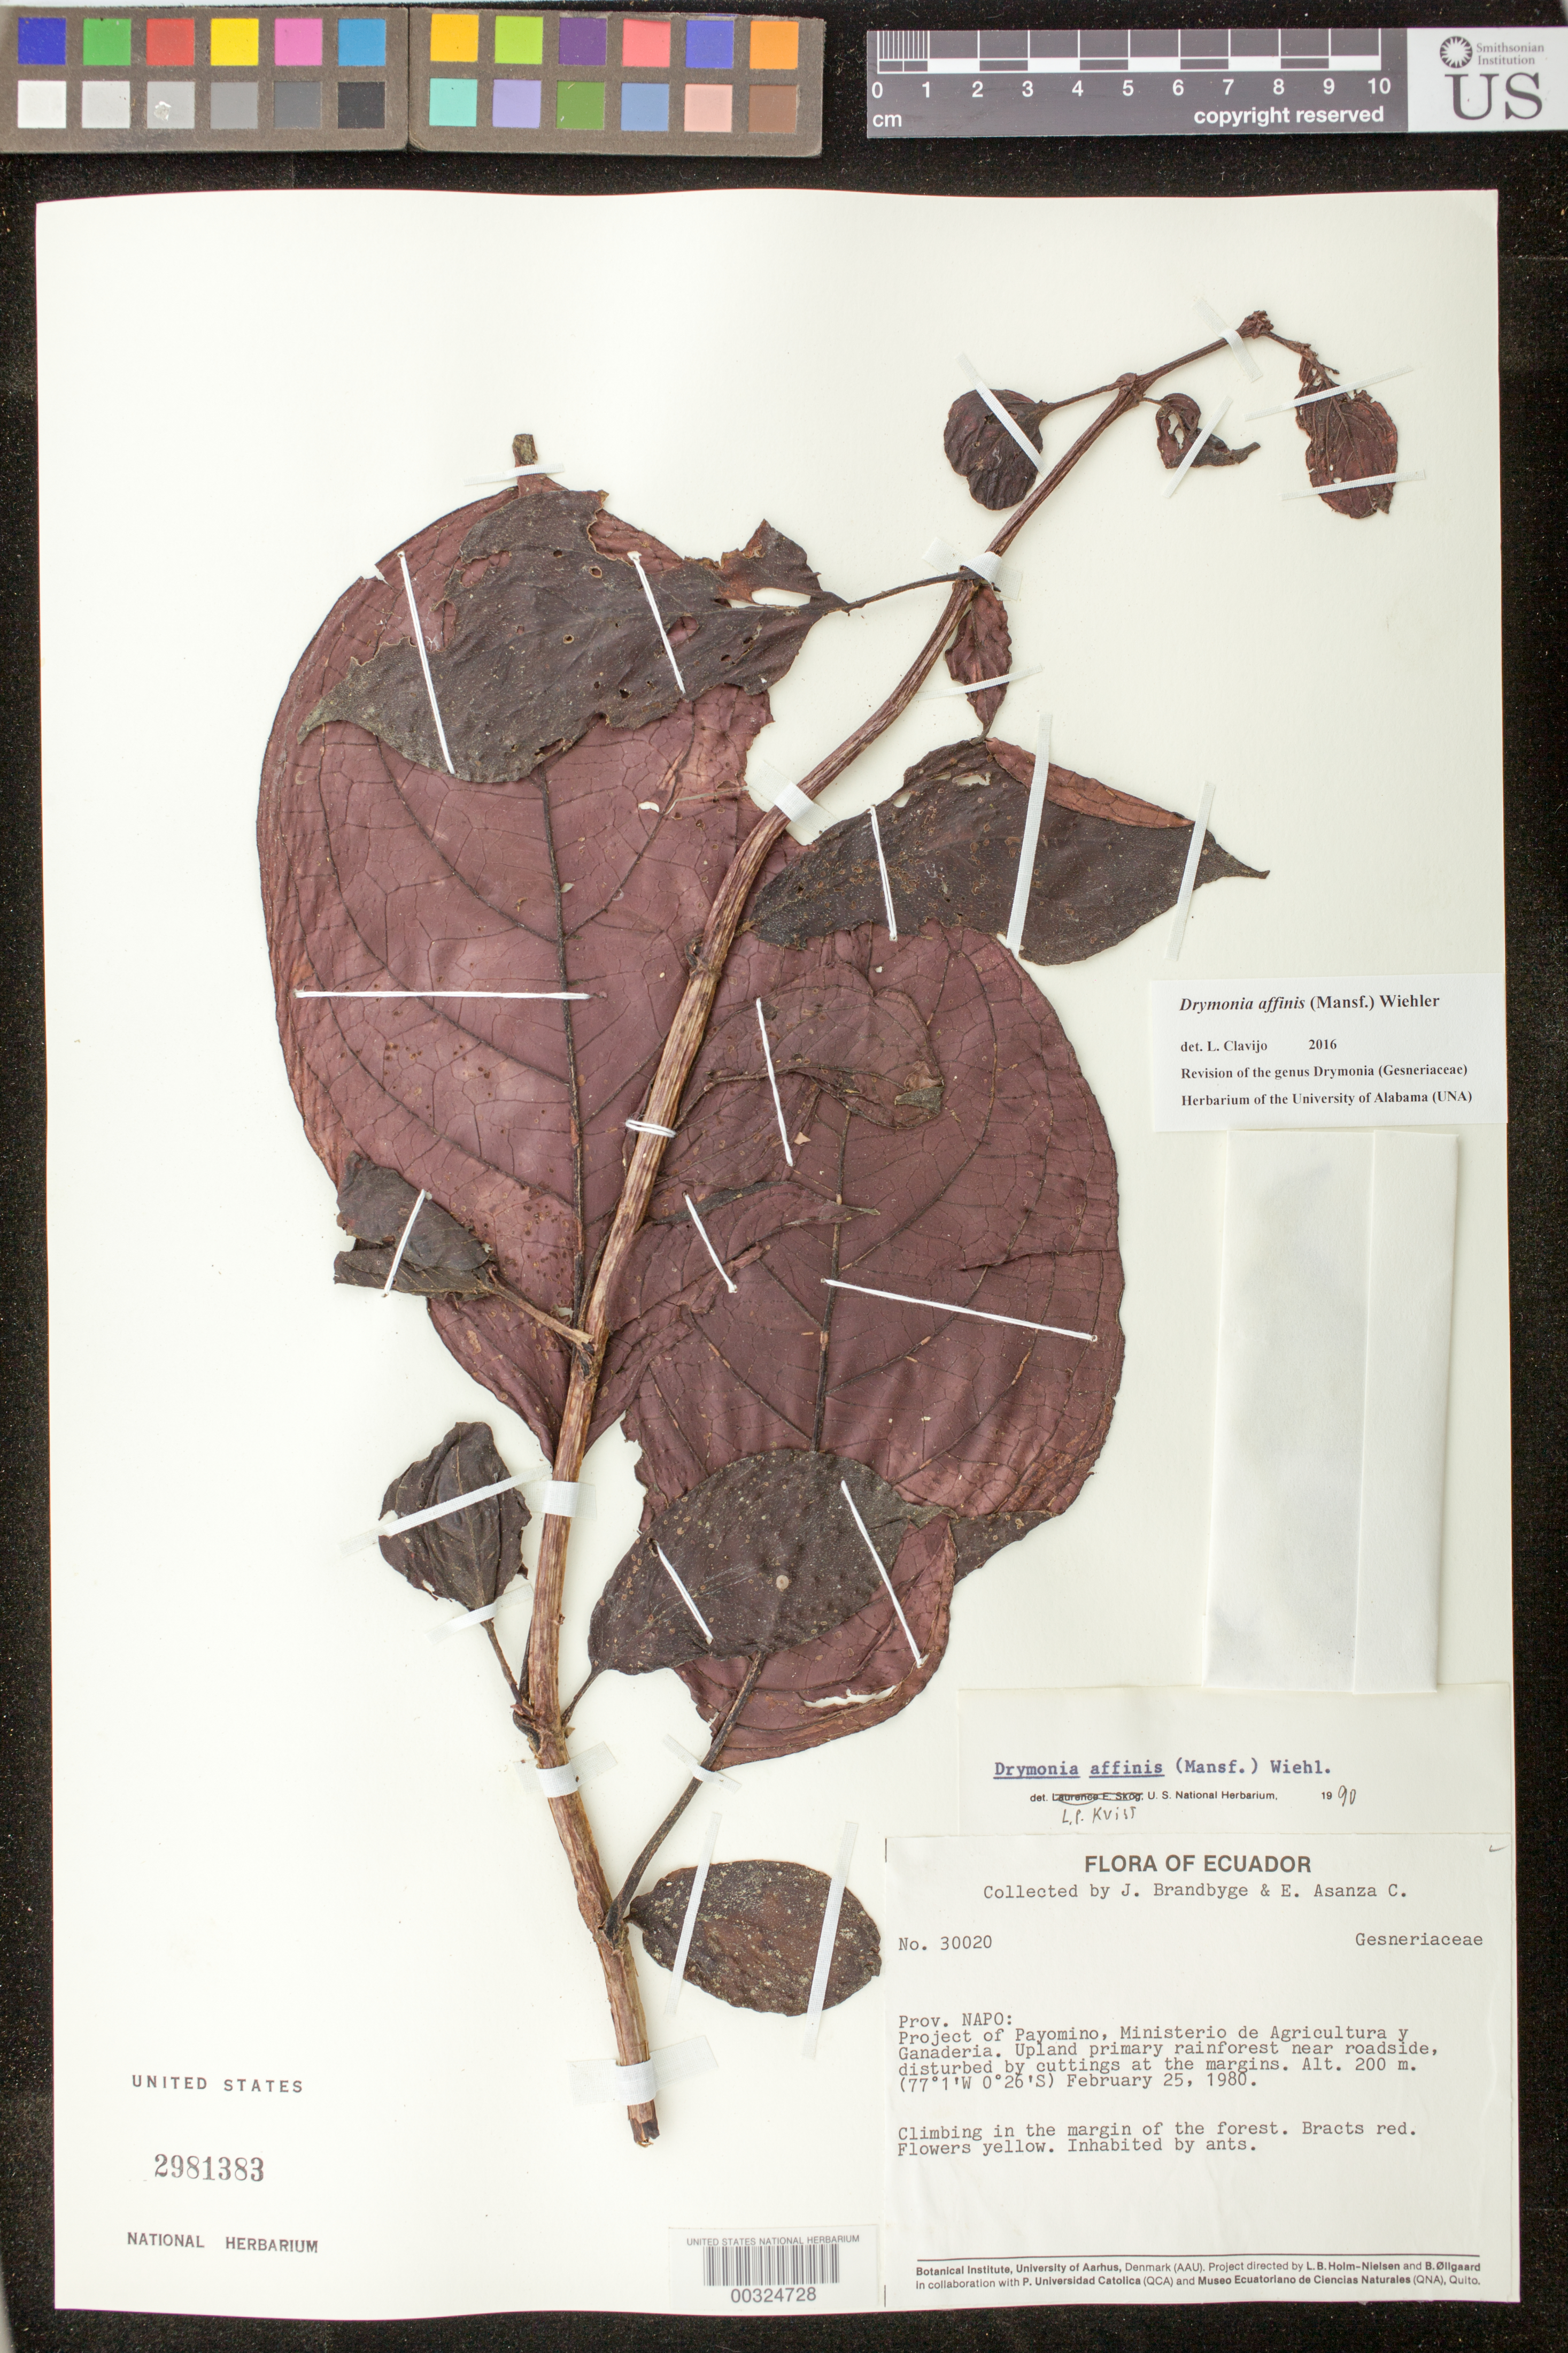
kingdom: Plantae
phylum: Tracheophyta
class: Magnoliopsida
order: Lamiales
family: Gesneriaceae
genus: Drymonia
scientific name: Drymonia affinis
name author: (Mansf.) Wiehler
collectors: J. Brandbyge & E. Asanza C.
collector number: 30020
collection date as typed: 25 Feb 1980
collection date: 1980-02-25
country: Ecuador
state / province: Napo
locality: Project of Payomino, Ministerio de Agricultura and Ganaderia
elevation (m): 200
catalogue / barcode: US 2981383